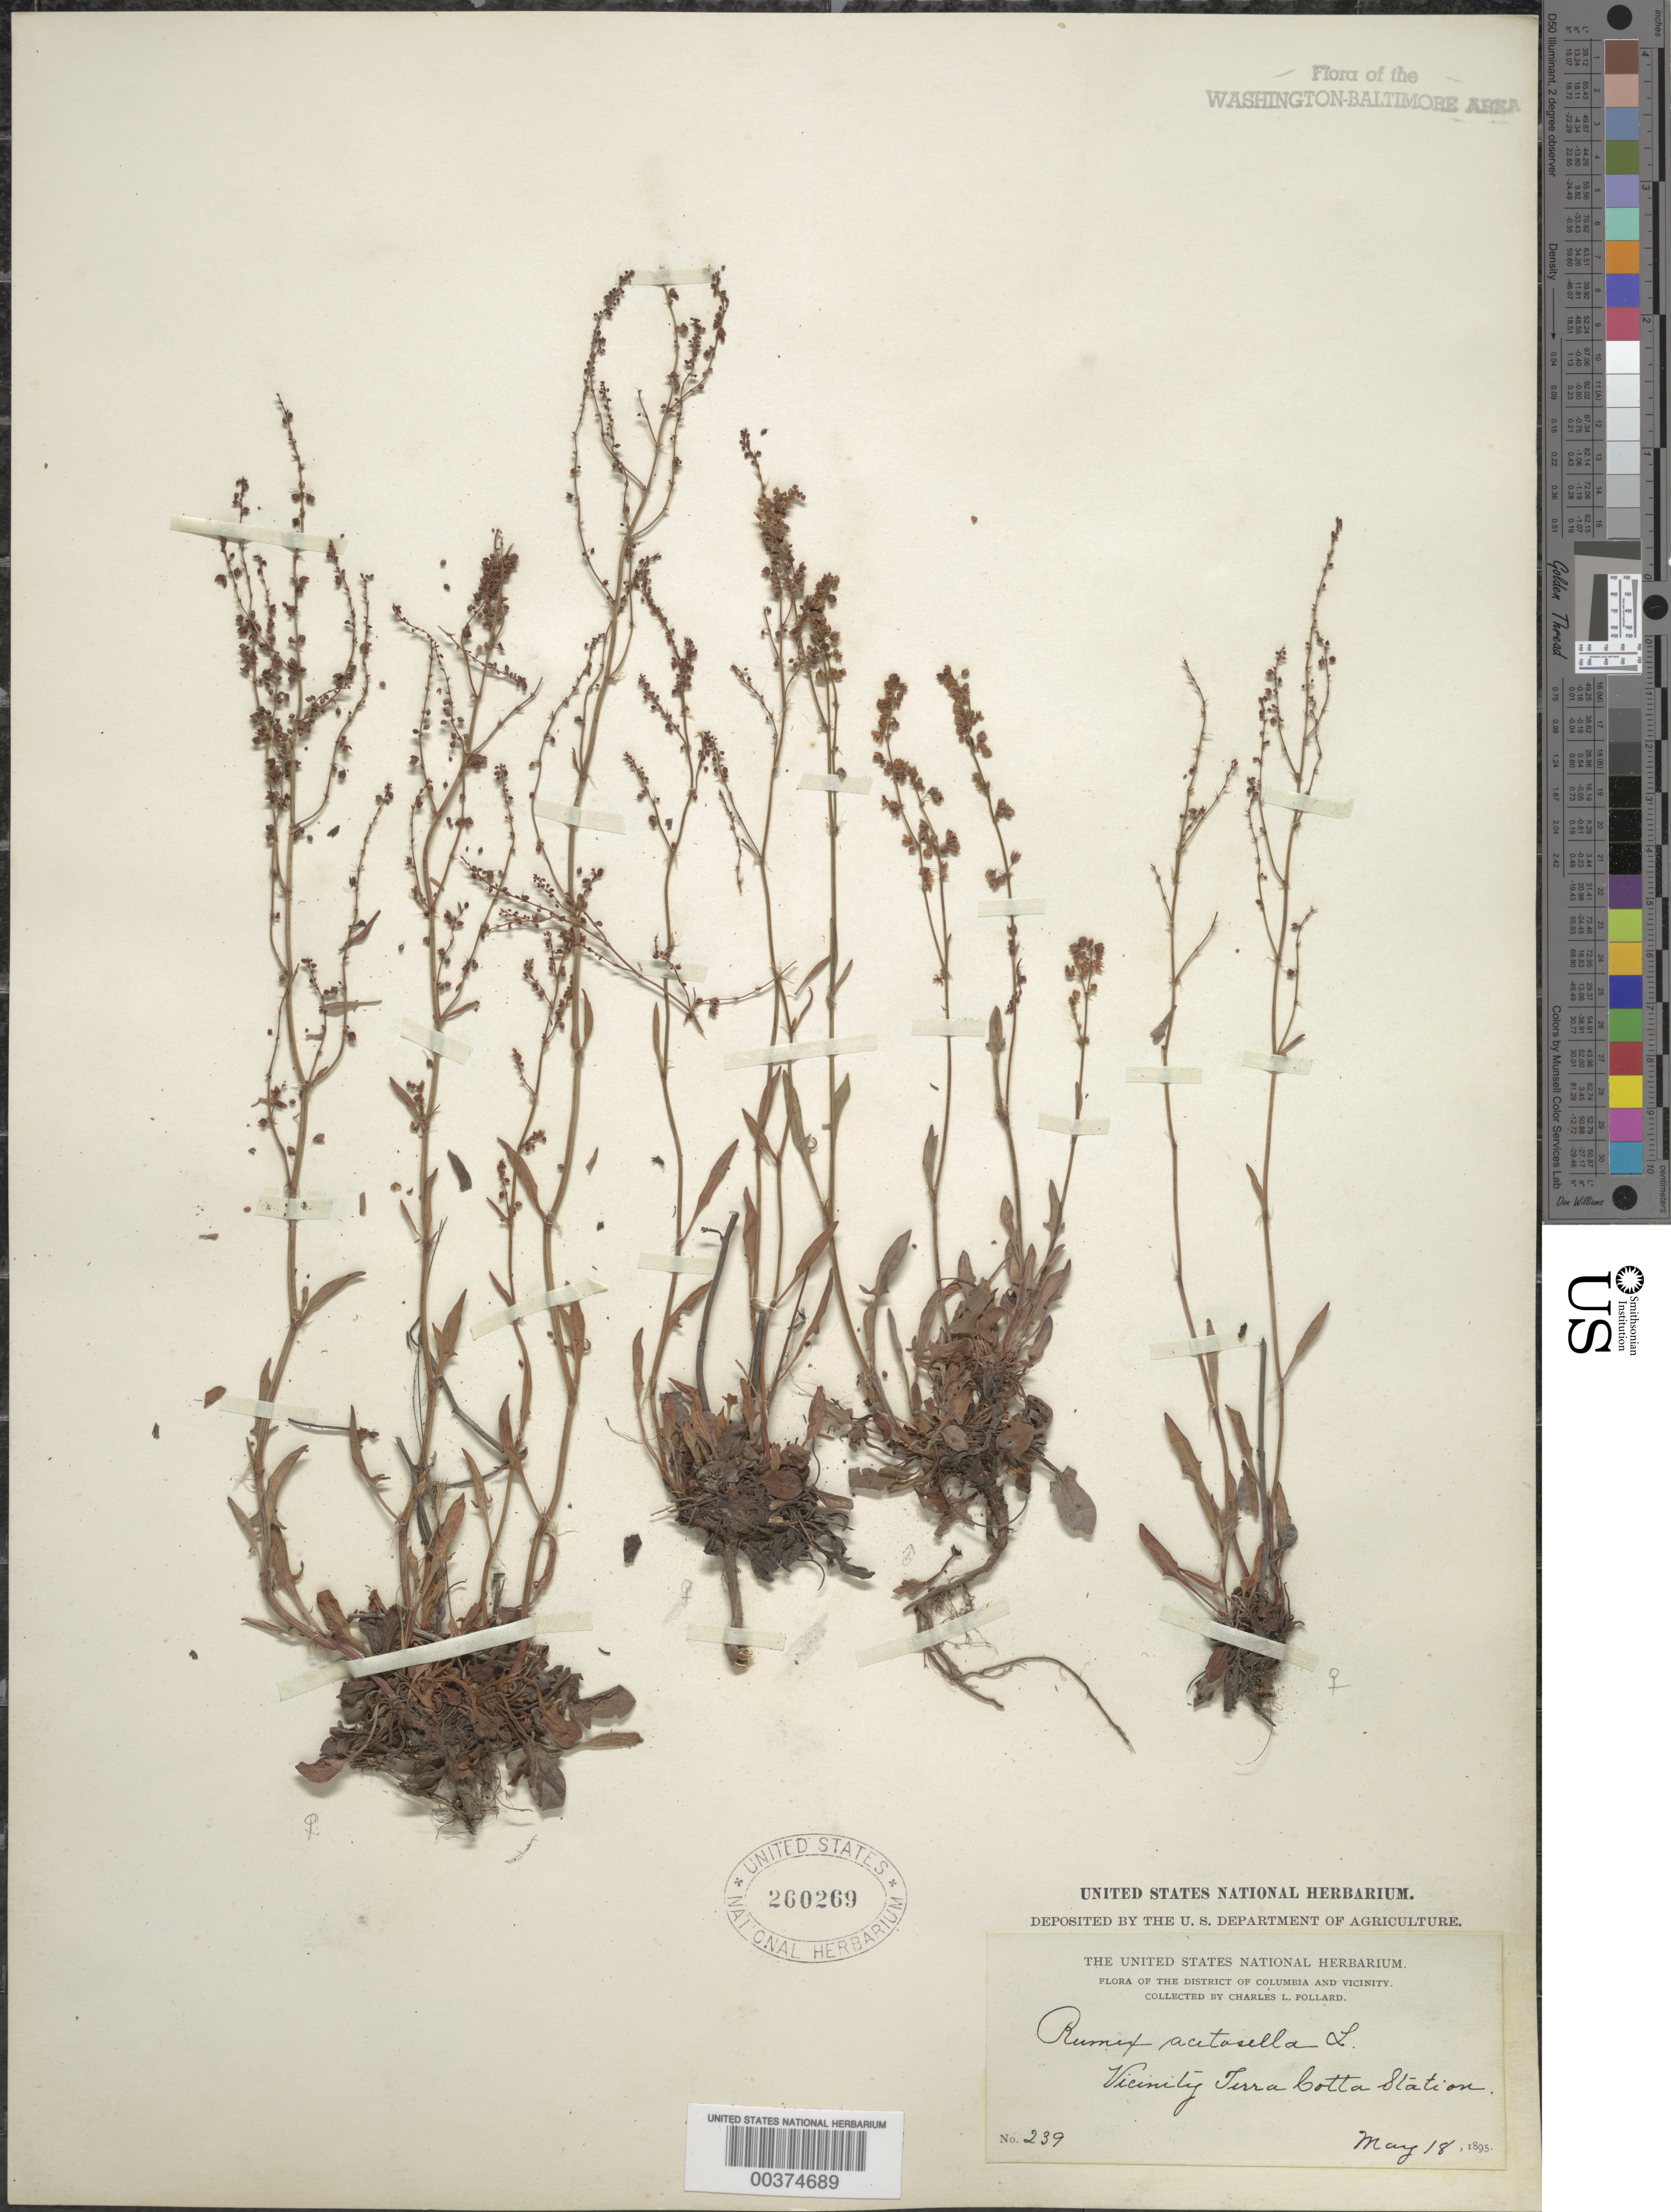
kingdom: Plantae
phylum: Tracheophyta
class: Magnoliopsida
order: Caryophyllales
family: Polygonaceae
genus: Rumex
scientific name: Rumex acetosella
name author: L.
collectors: C. L. Pollard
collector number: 239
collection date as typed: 18 May 1895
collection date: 1895-05-18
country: United States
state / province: District of Columbia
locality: Terra Cotta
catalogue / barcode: US 260269